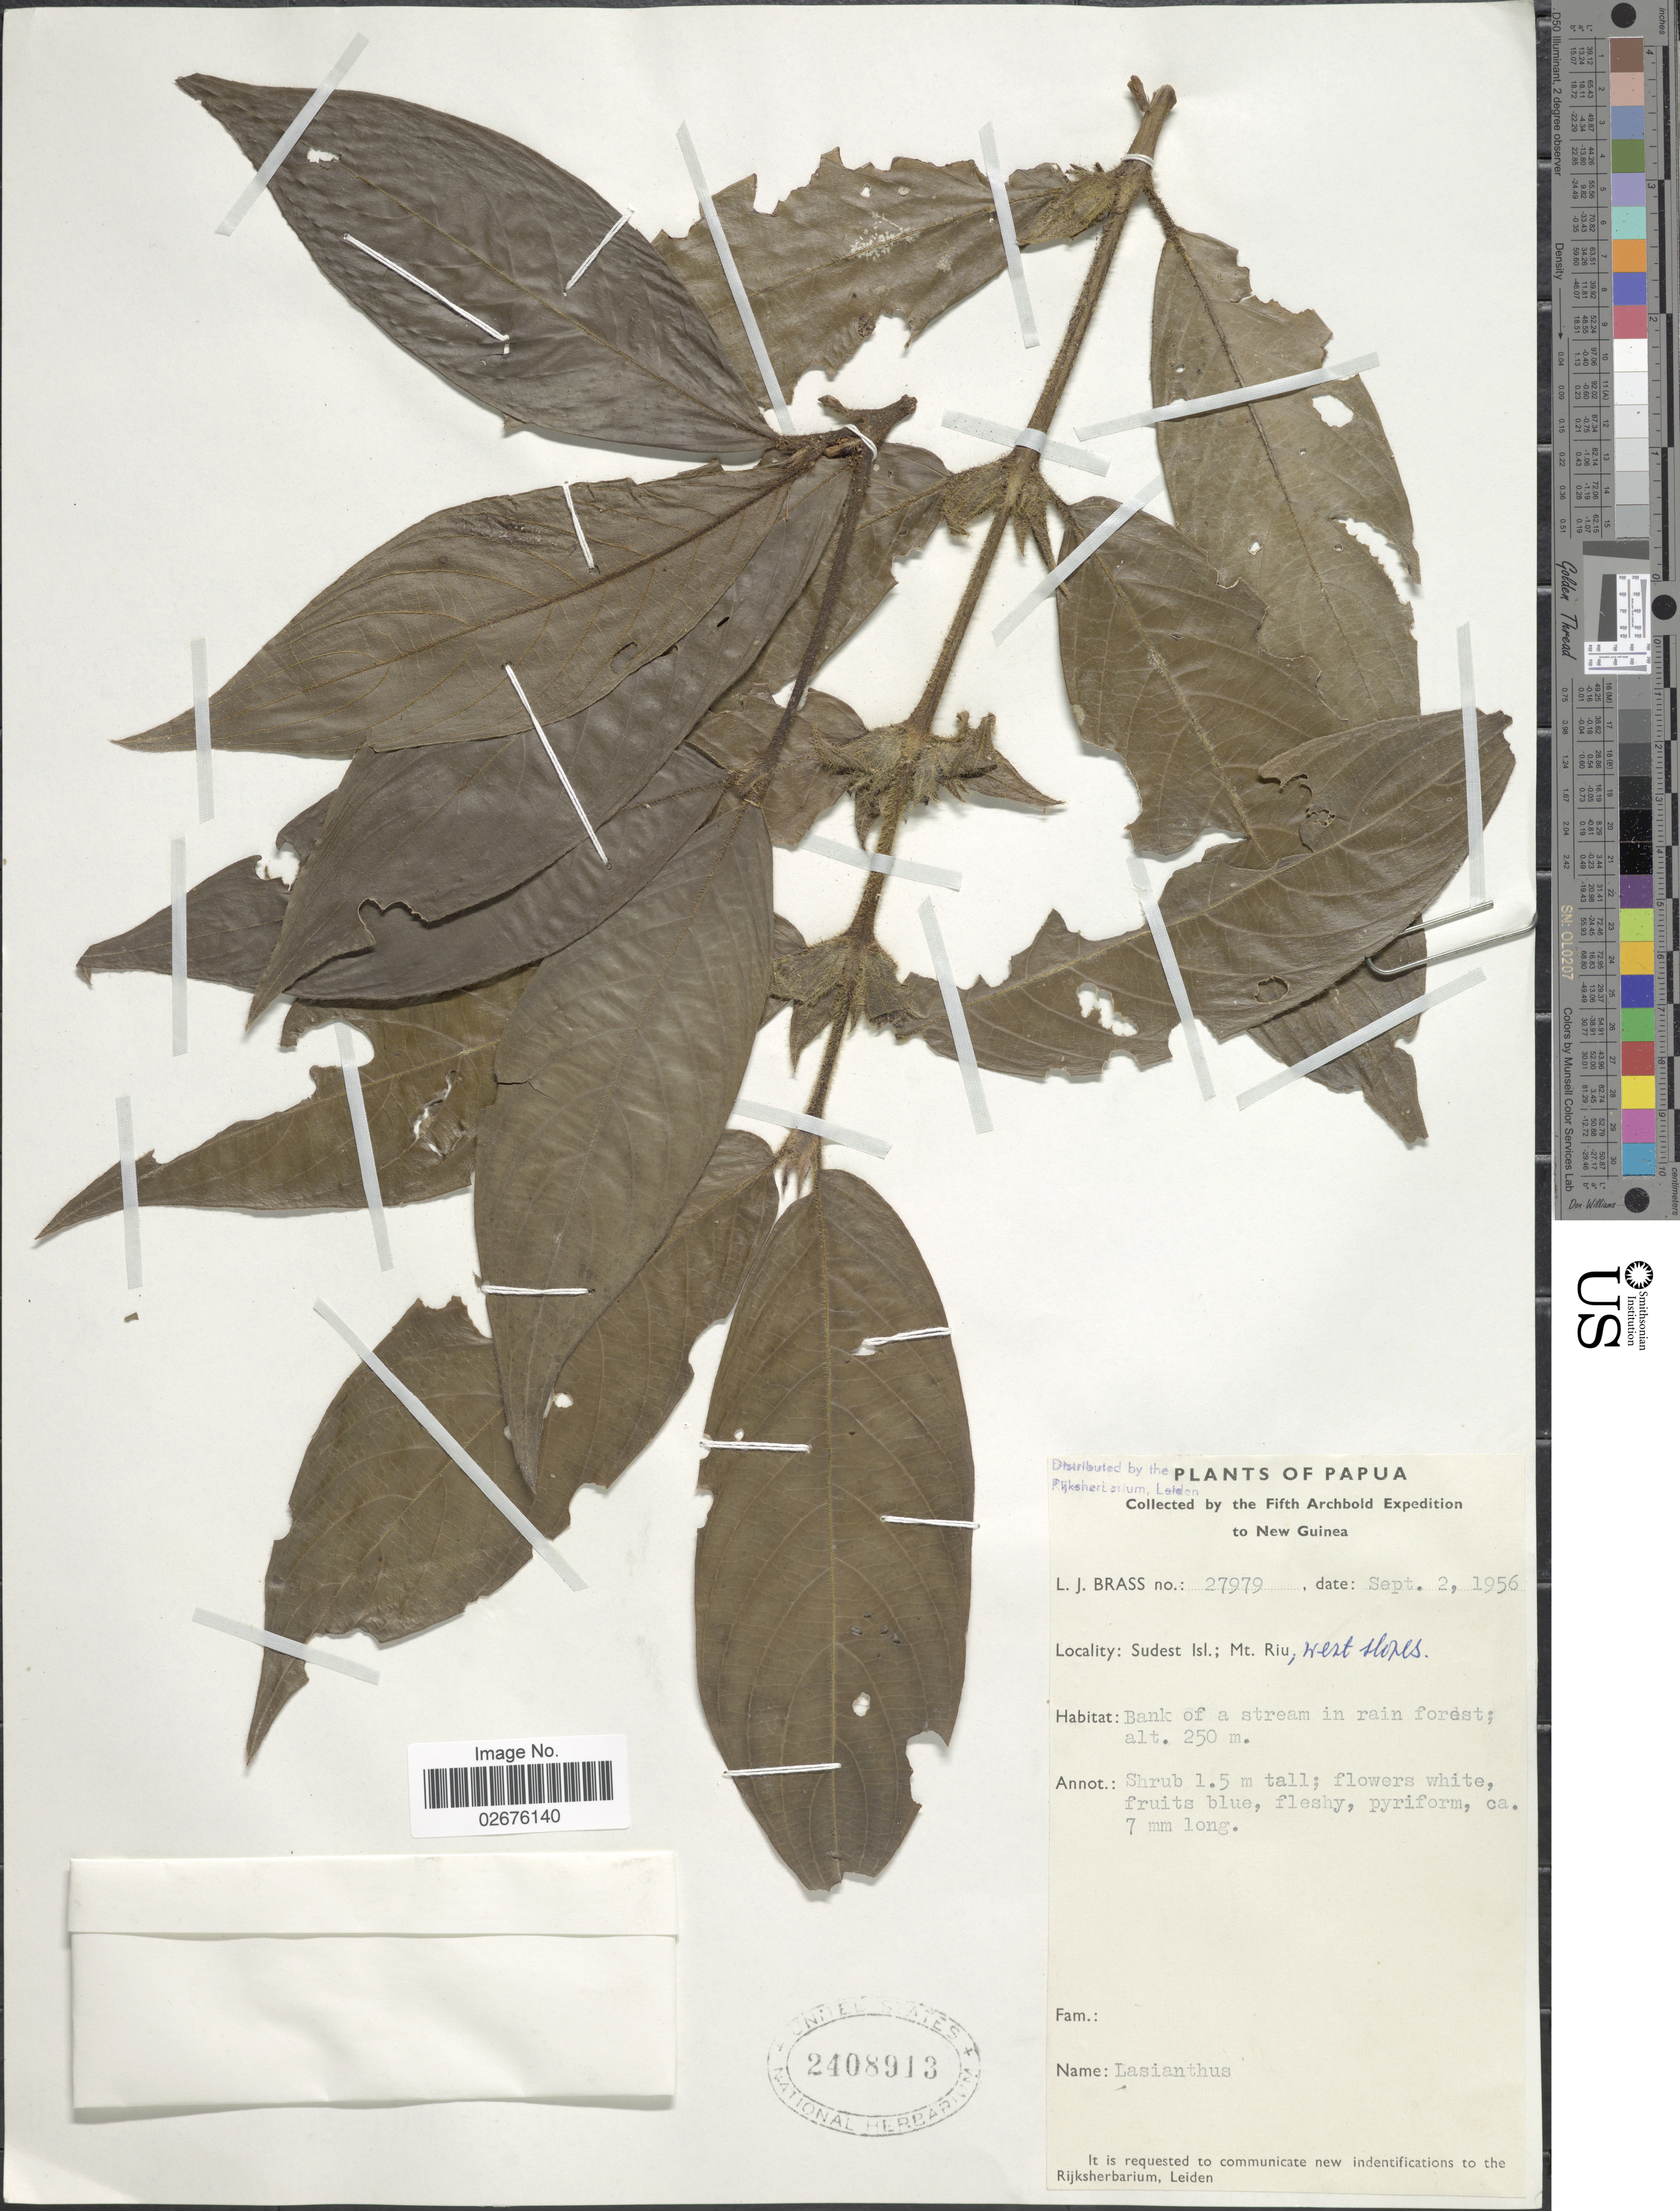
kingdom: Plantae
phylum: Tracheophyta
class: Magnoliopsida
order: Gentianales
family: Rubiaceae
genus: Lasianthus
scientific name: Lasianthus sp.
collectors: L. J. Brass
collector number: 27979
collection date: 1956-09-02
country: Papua New Guinea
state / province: Milne Bay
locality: Sudest Isl.; Mt. Riu, west slopes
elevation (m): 250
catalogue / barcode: US 2408913